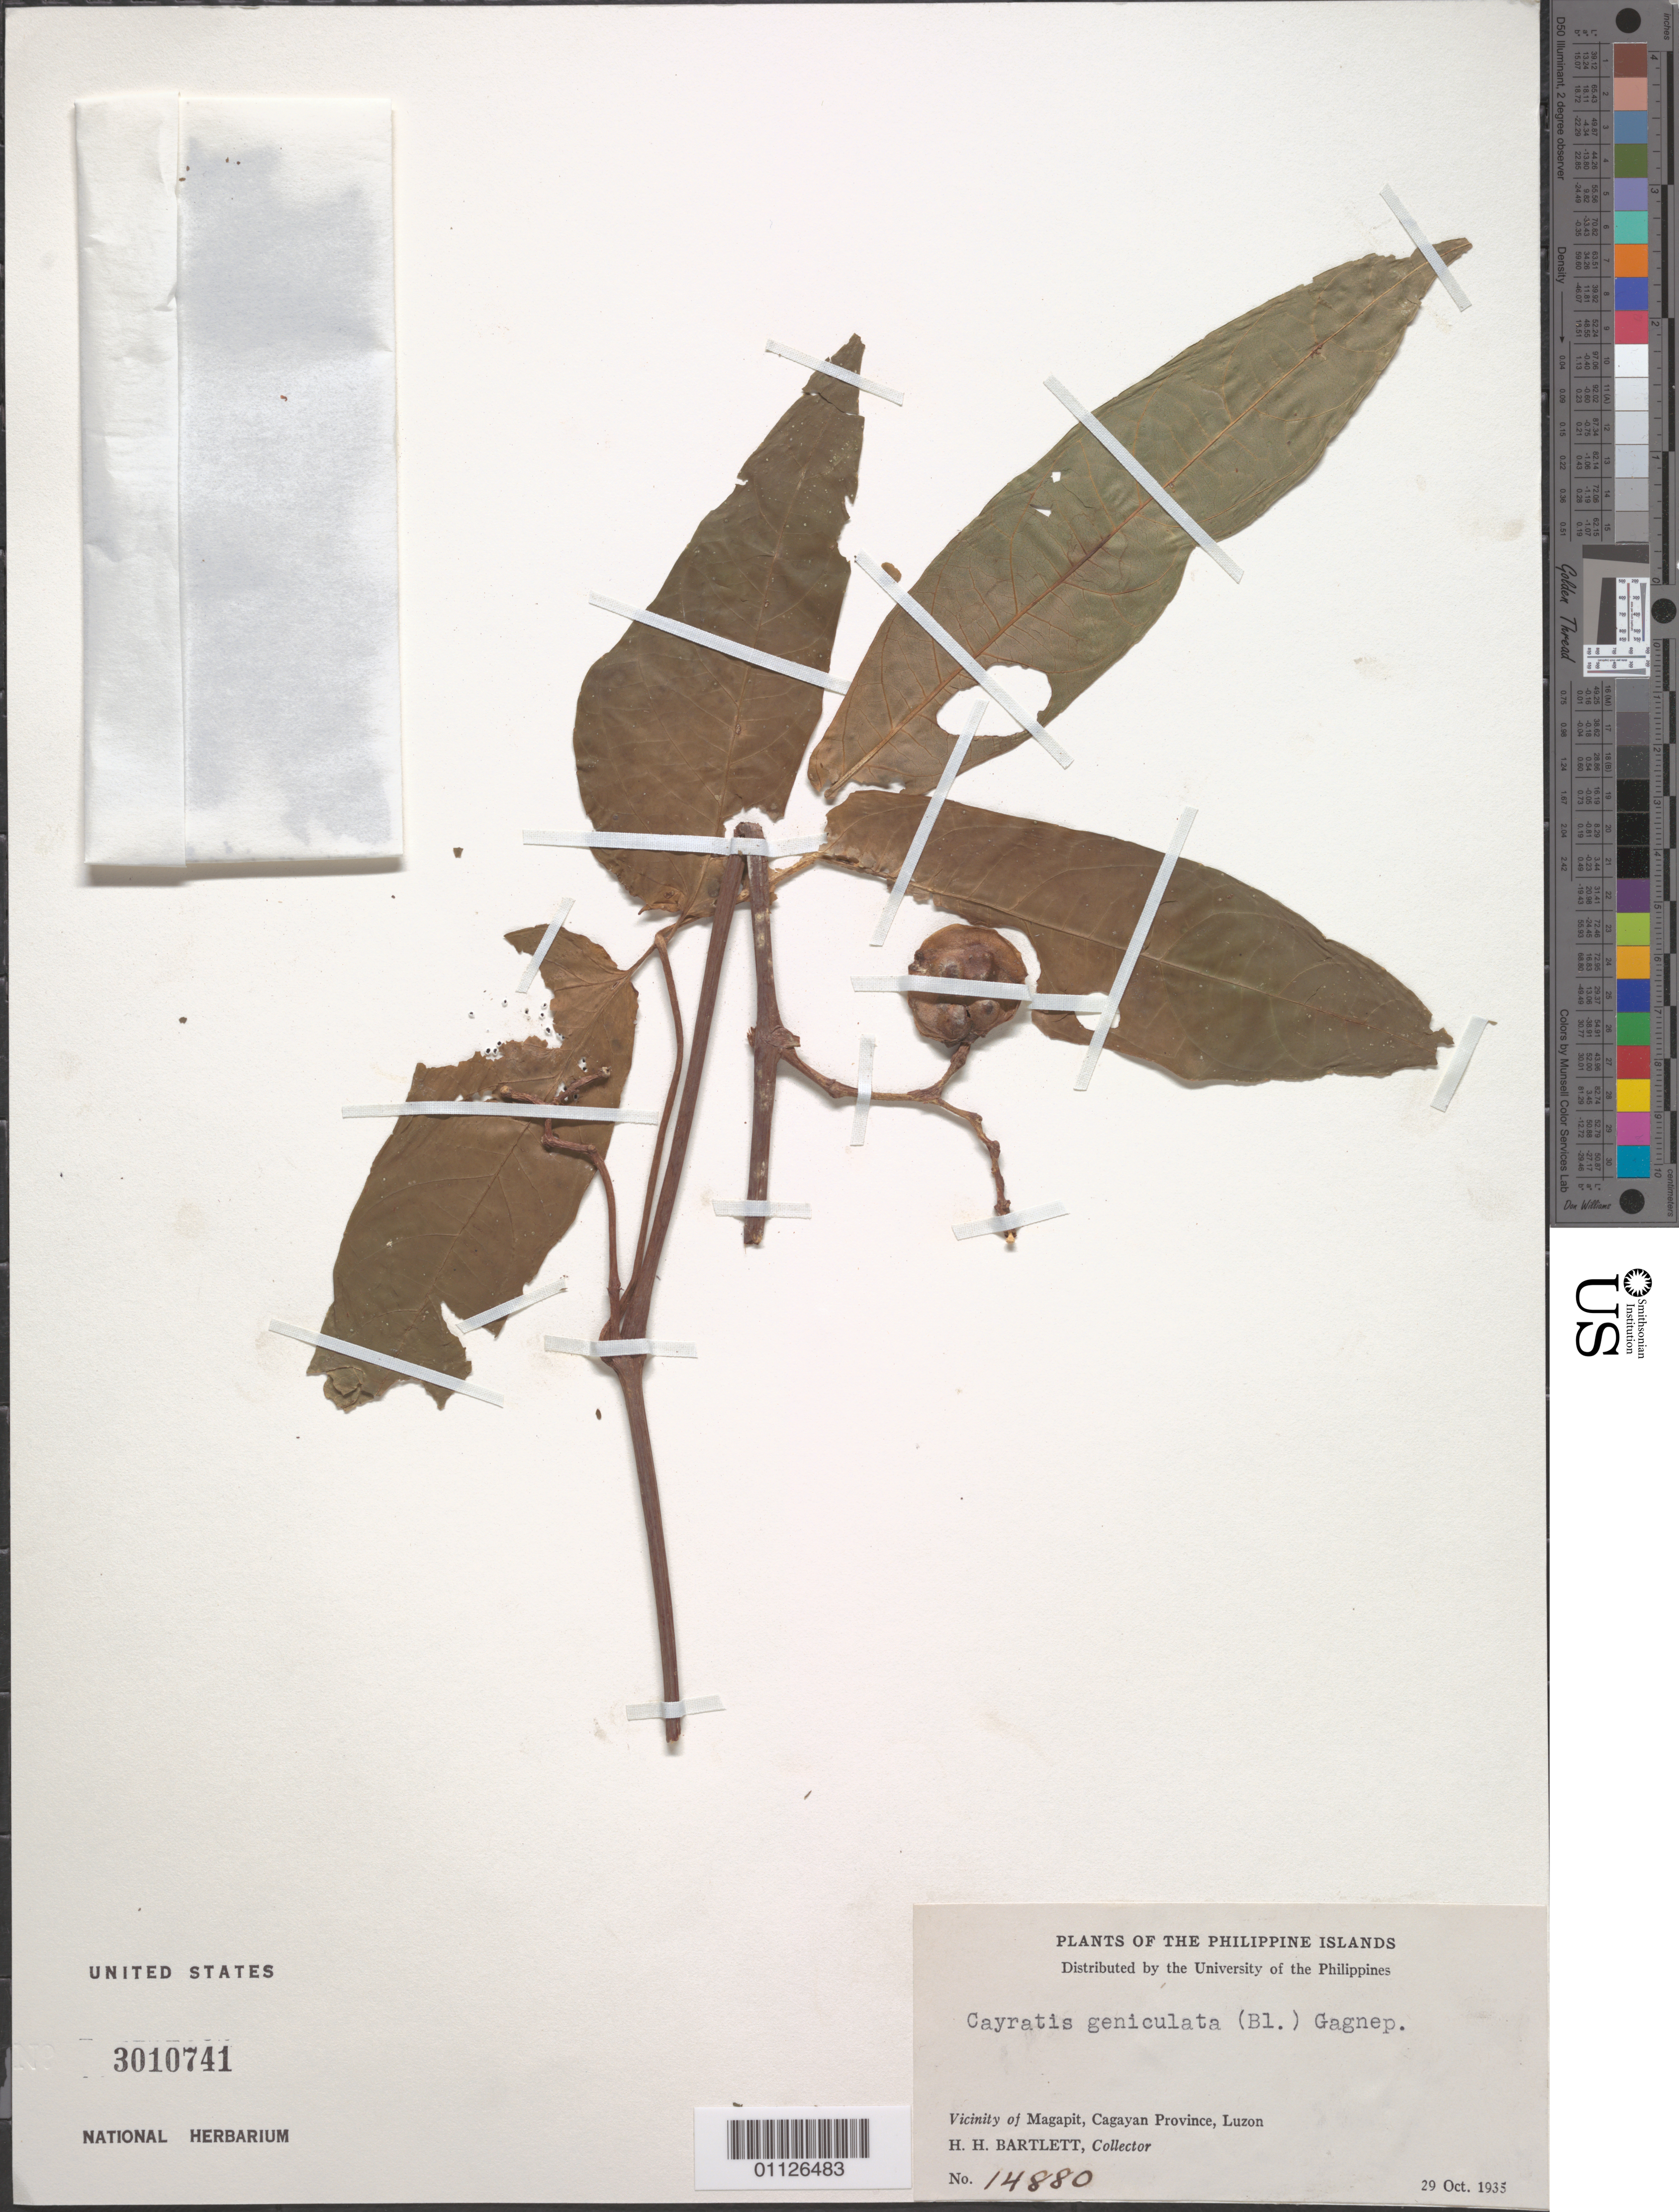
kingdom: Plantae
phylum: Tracheophyta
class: Magnoliopsida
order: Vitales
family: Vitaceae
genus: Cayratia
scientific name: Cayratia geniculata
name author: (Blume) Gagnep.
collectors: H. H. Bartlett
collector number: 14880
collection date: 1935-10-29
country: Philippines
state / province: Cagayan Valley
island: Luzon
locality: Vicinity of Magapit, Cagayan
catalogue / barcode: US 3010741